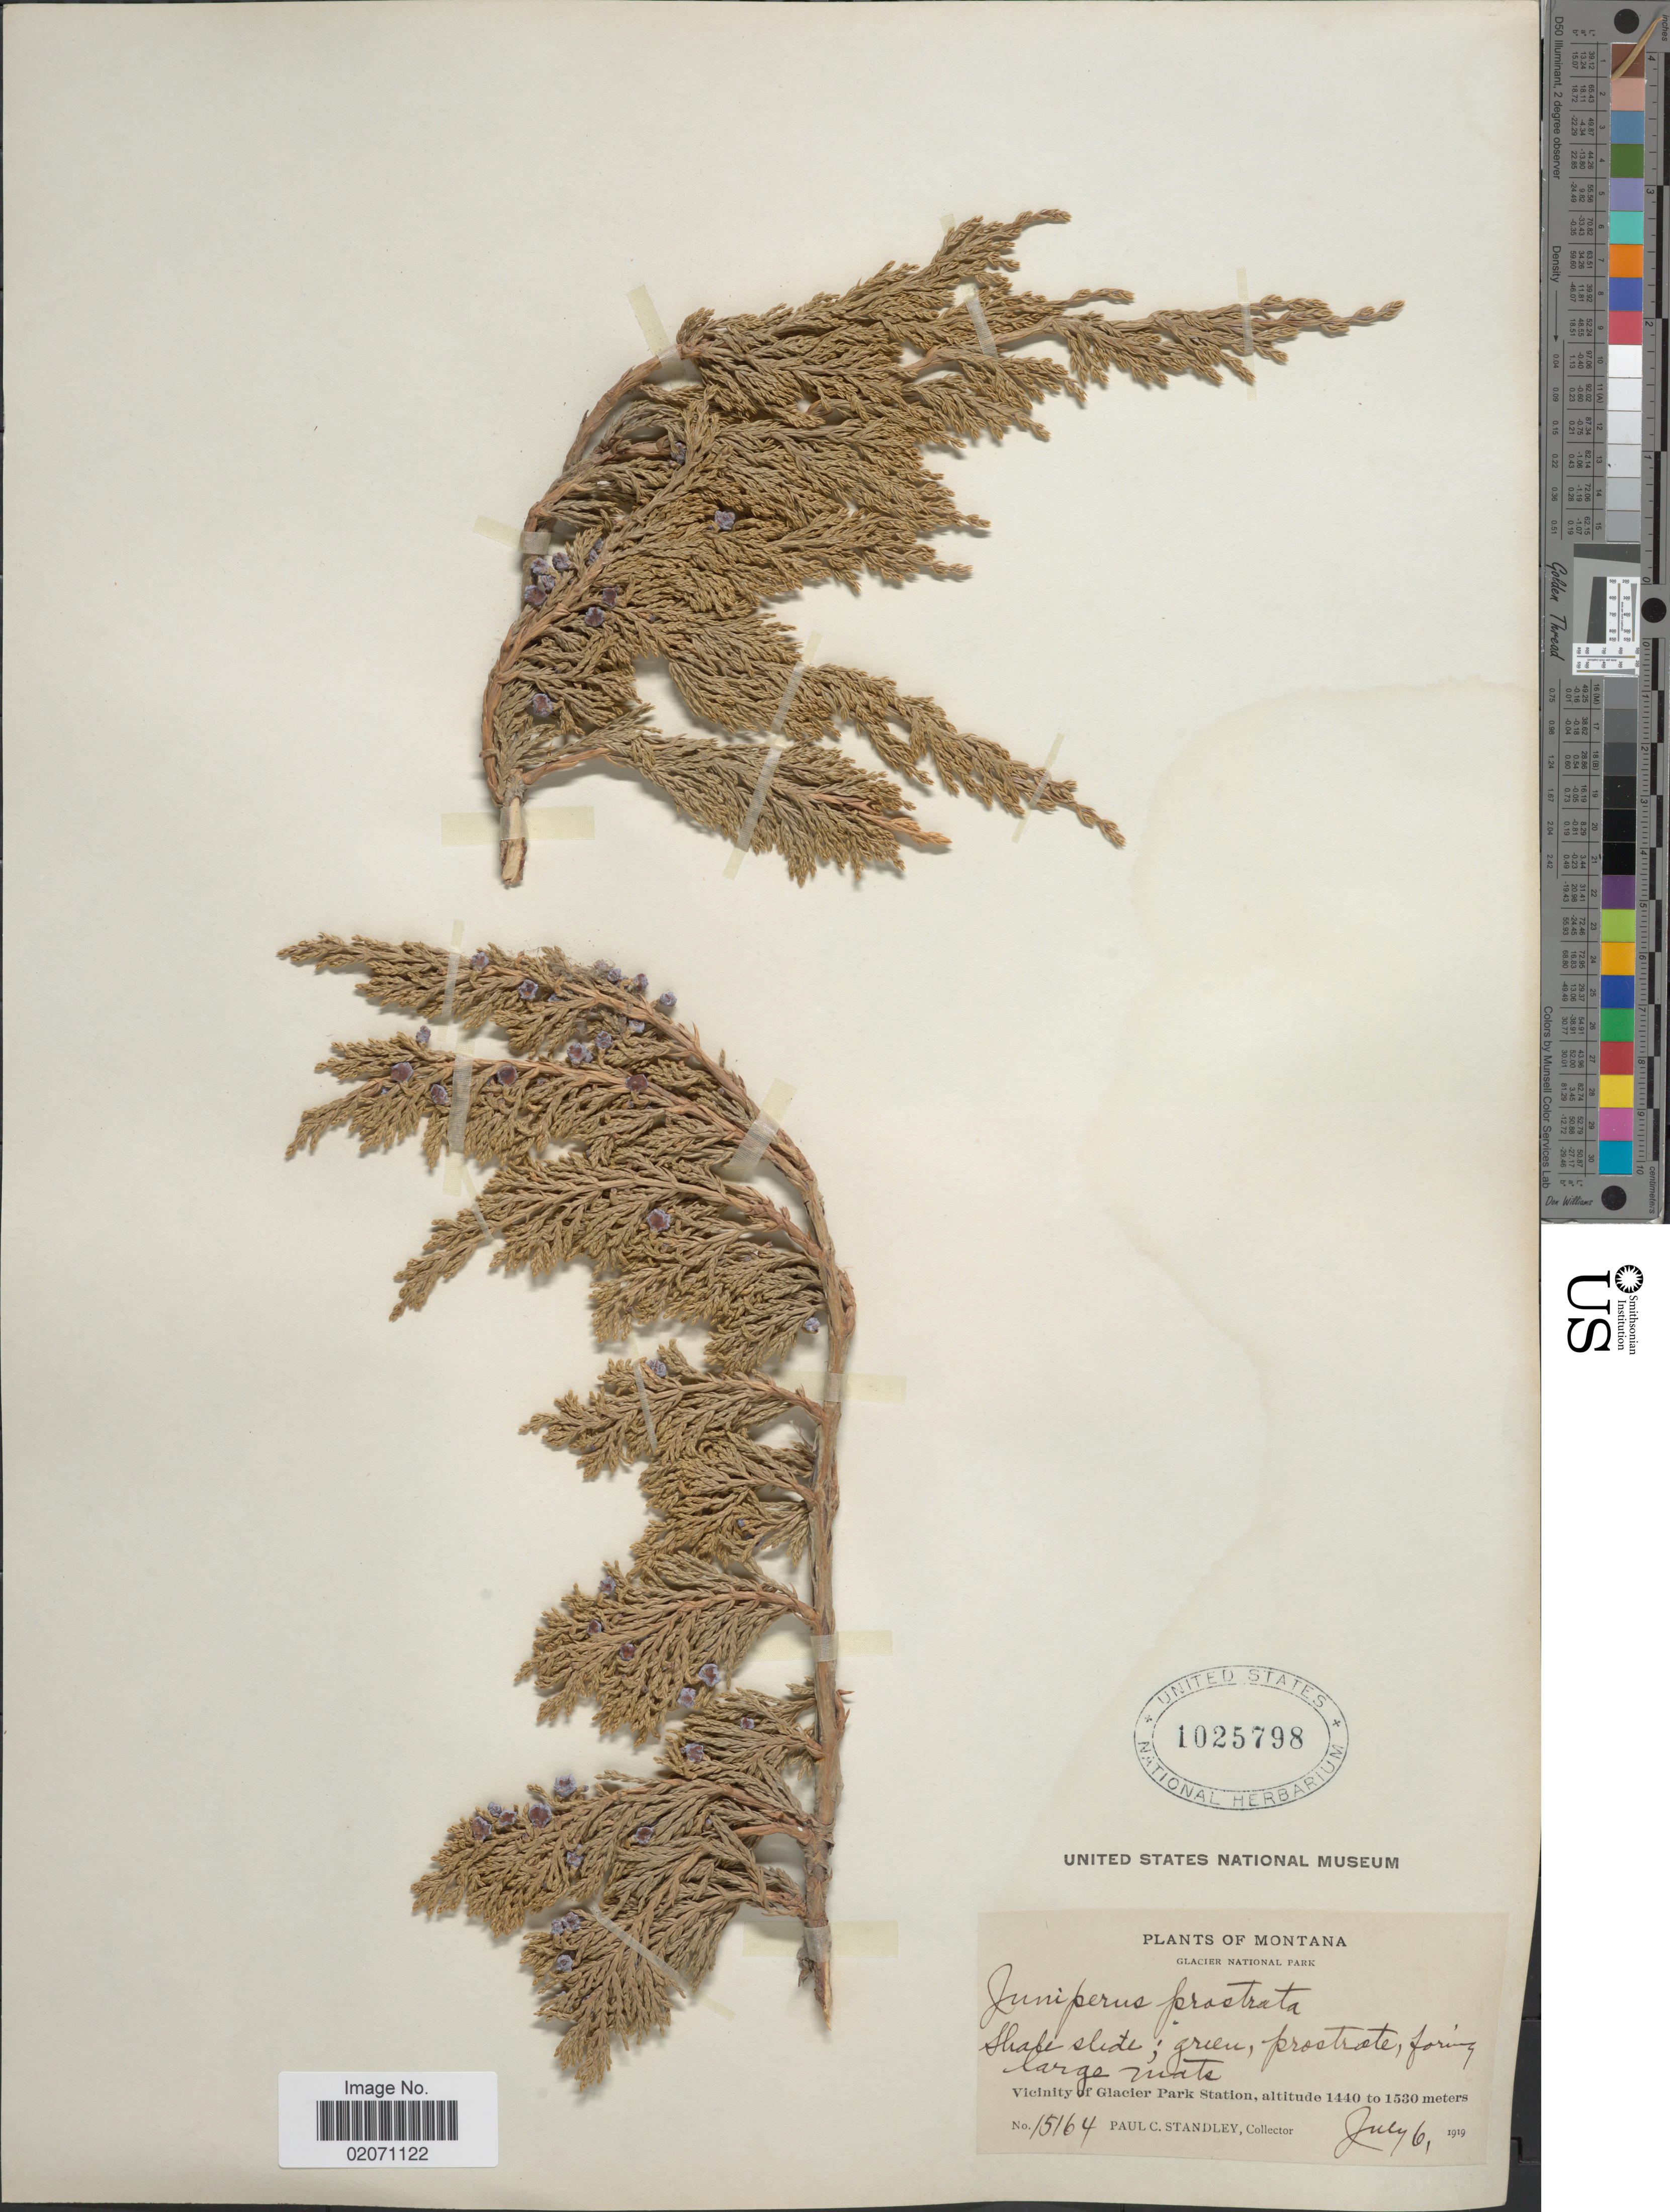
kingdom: Plantae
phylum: Tracheophyta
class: Pinopsida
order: Pinales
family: Cupressaceae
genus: Juniperus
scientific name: Juniperus horizontalis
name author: Moench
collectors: P. C. Standley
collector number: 15164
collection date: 1919-07-06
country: United States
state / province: Montana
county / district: Glacier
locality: Glacier National Park, Vicinity of Glacier Park Station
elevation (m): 1440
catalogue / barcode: US 1025798